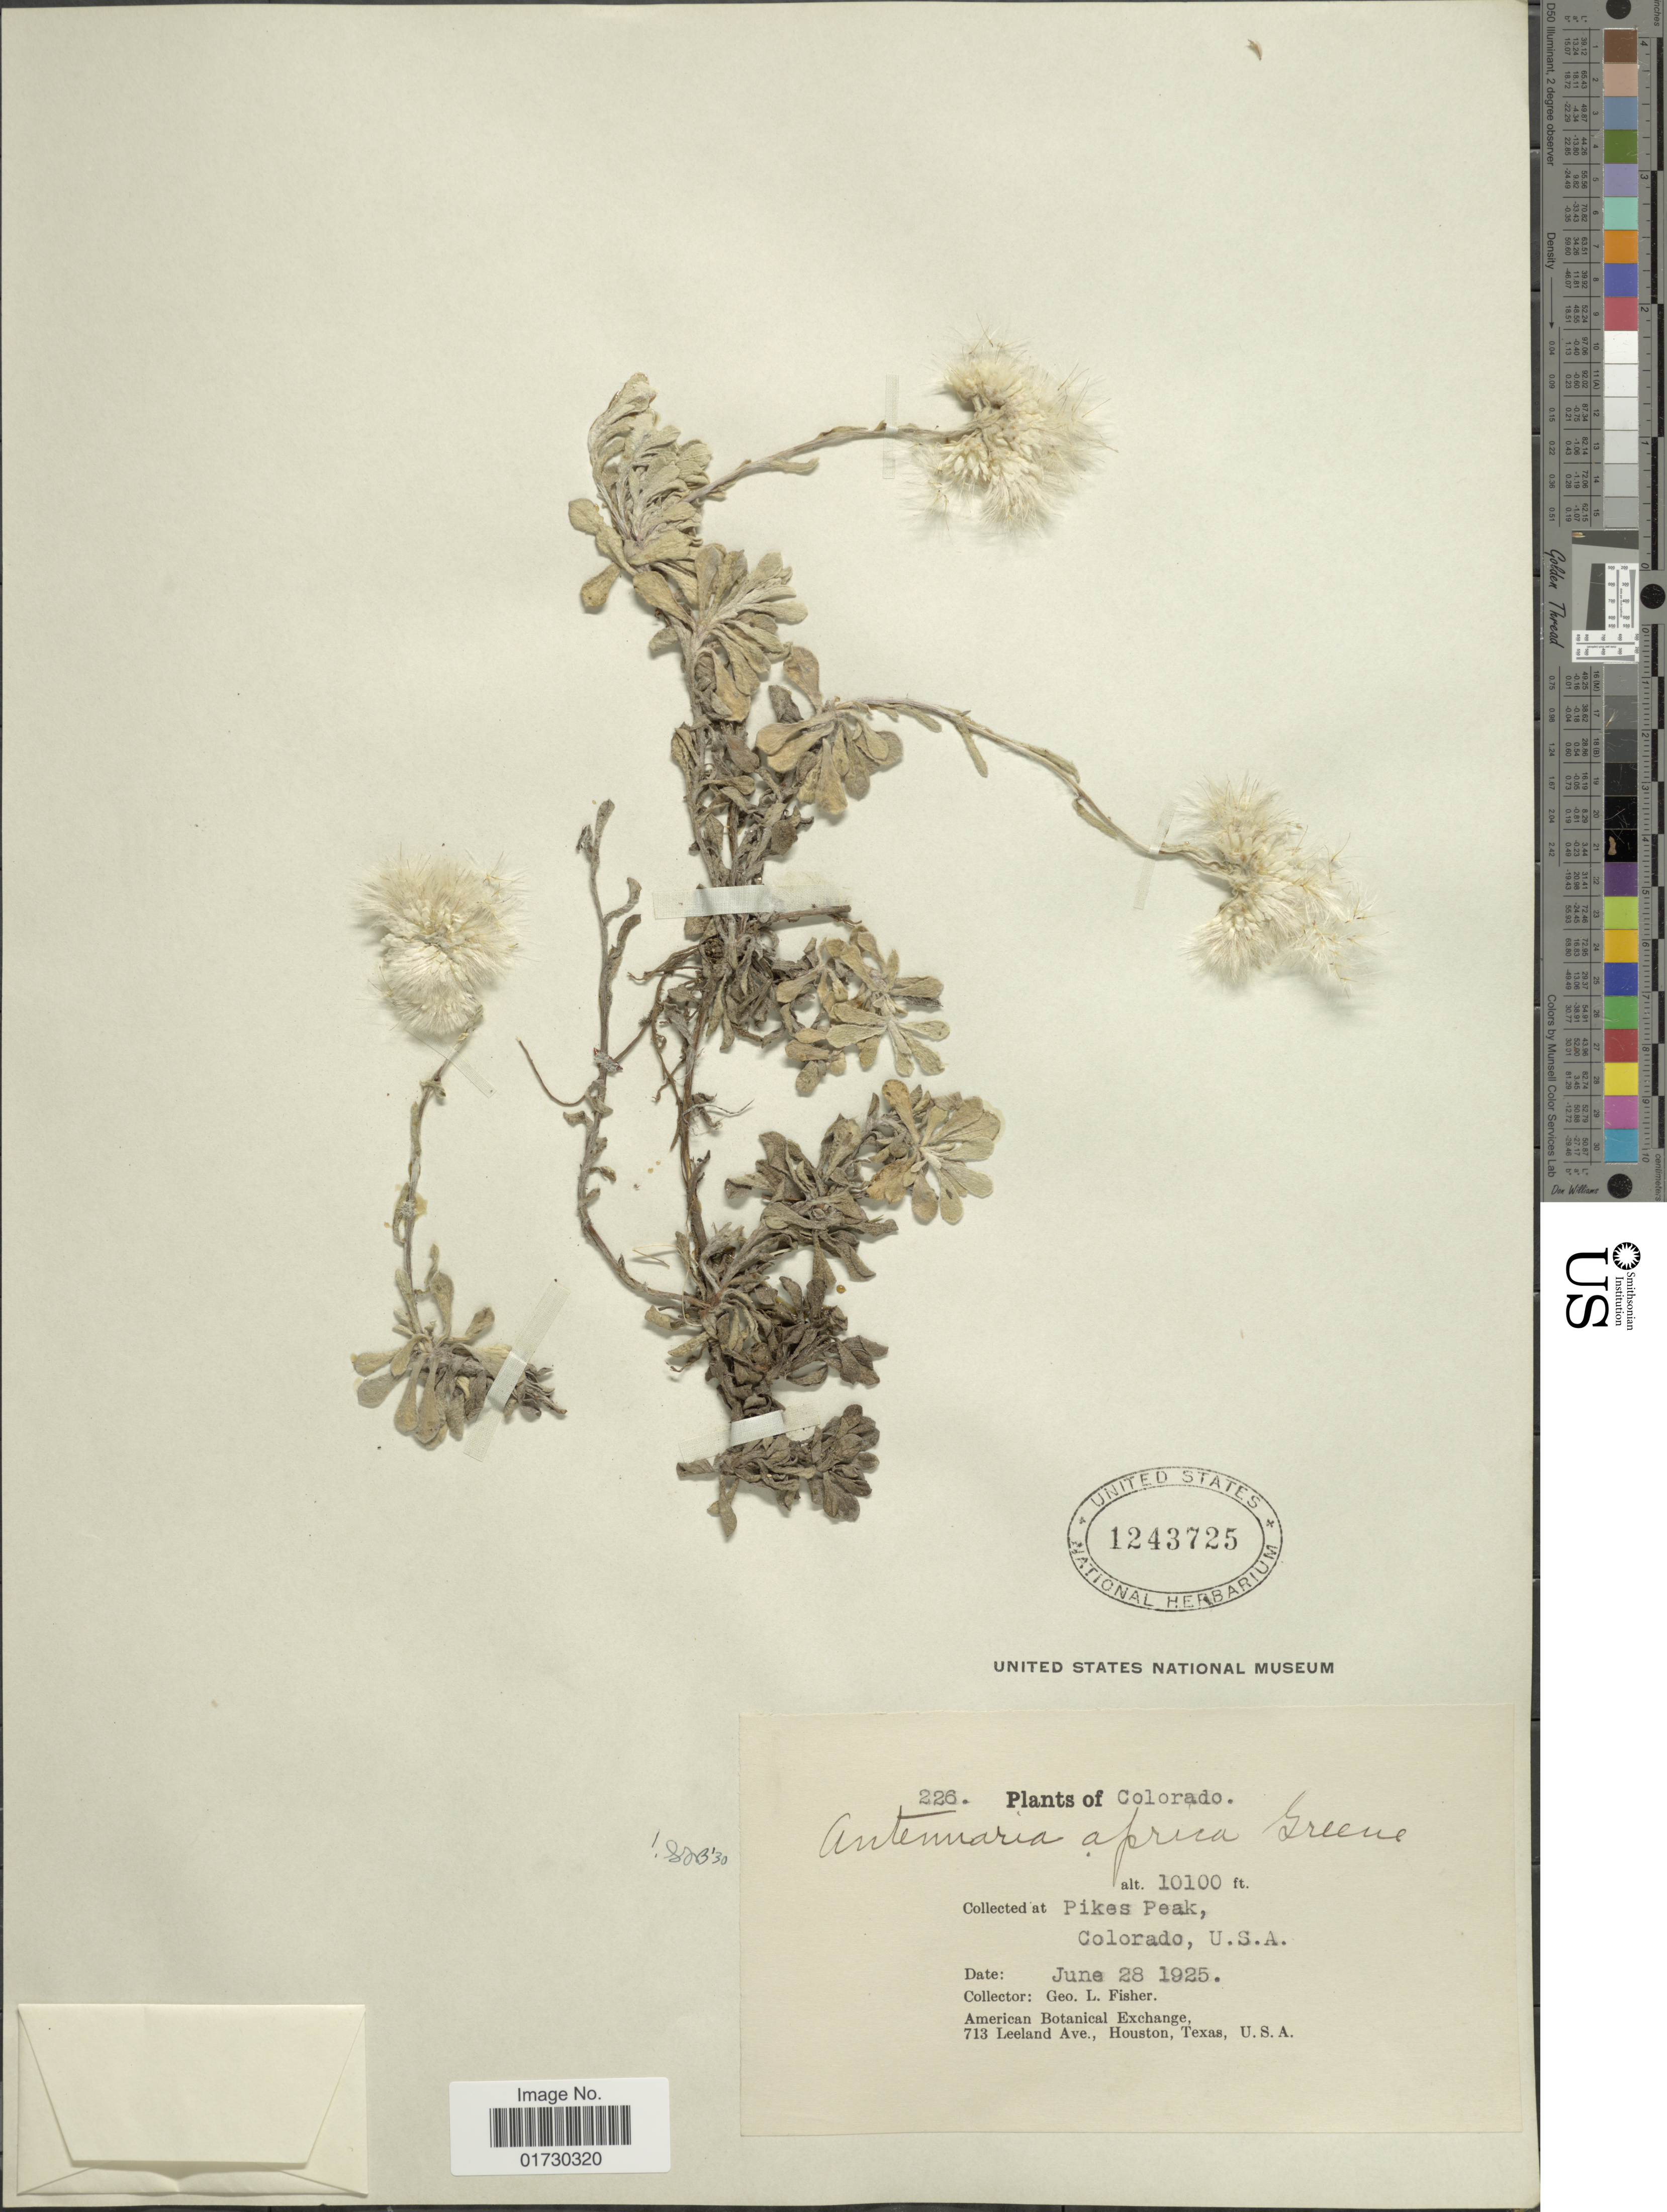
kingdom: Plantae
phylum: Tracheophyta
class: Magnoliopsida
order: Asterales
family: Asteraceae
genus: Antennaria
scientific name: Antennaria aprica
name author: Greene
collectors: G. L. Fisher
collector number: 226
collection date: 1925-06-28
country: United States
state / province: Colorado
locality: Pikes Peak, Colorado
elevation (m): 3078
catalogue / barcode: US 1243725